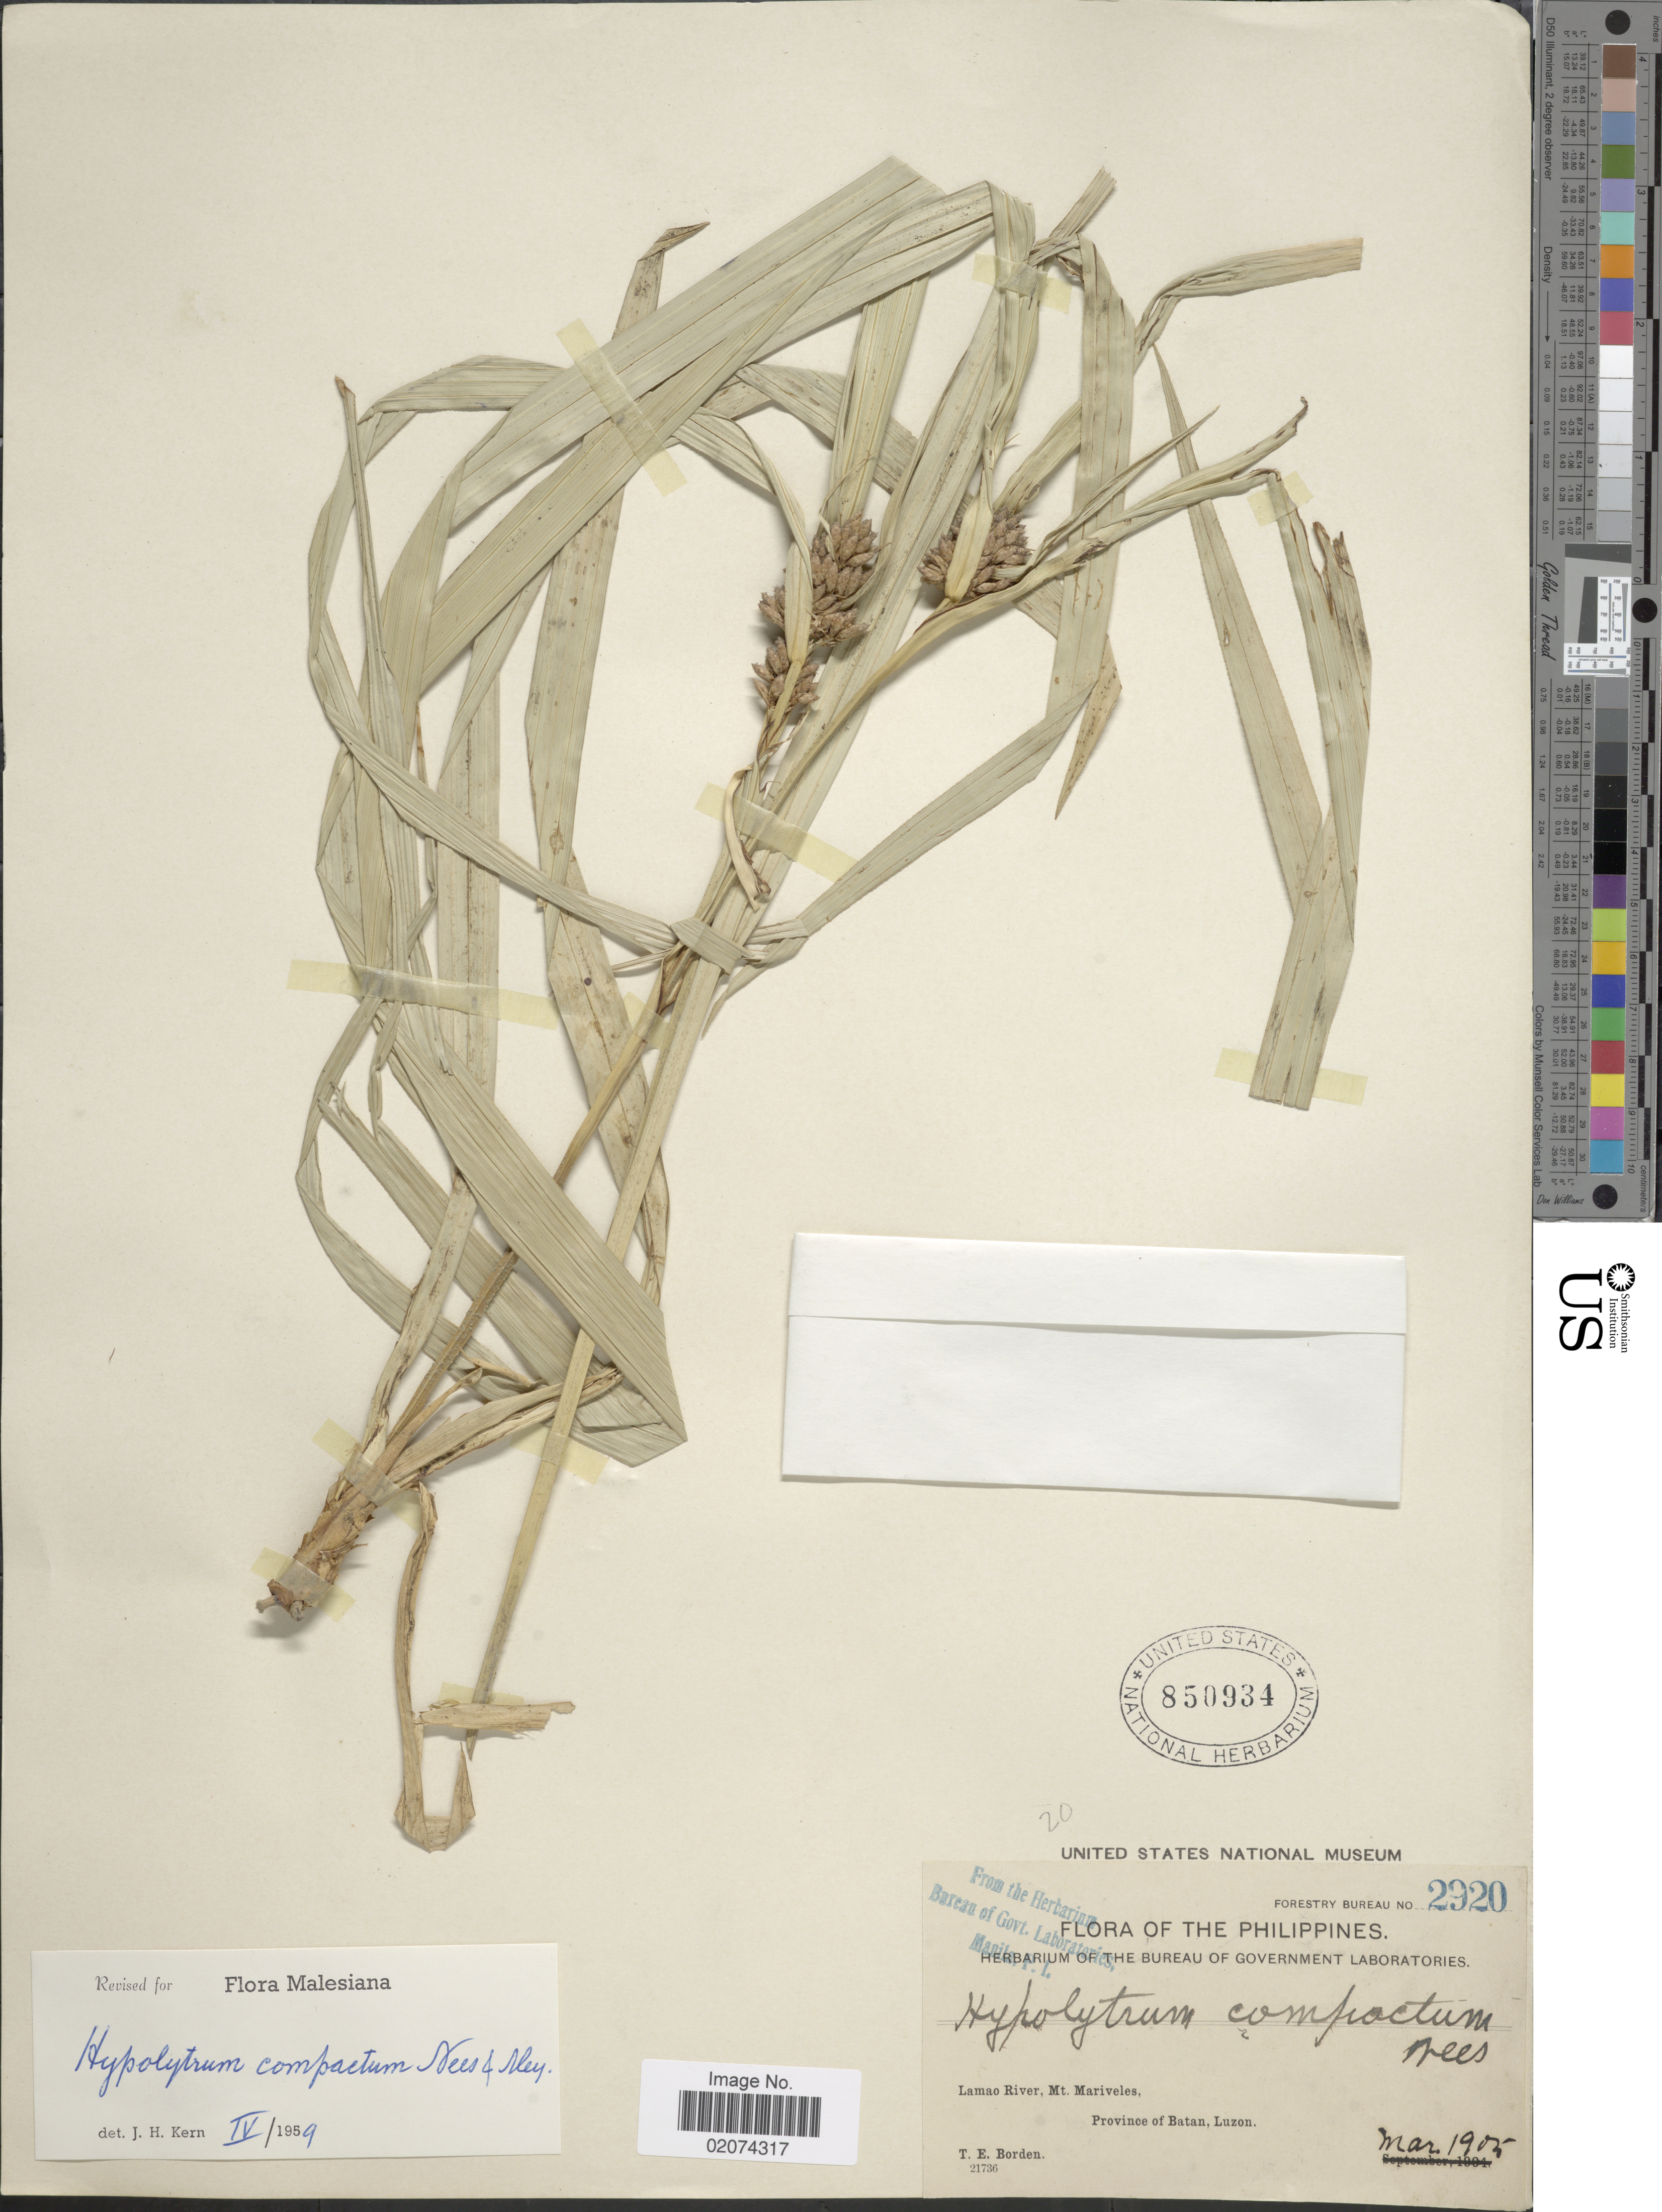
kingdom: Plantae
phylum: Tracheophyta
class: Liliopsida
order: Poales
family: Cyperaceae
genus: Hypolytrum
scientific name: Hypolytrum compactum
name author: Nees & Meyen ex Kunth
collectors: T. E. Borden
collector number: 2920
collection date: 1905-03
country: Philippines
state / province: Cagayan Valley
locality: Lamao River, Mt. Mariveles, Prov. of Bataan, Luzon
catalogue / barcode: US 850934